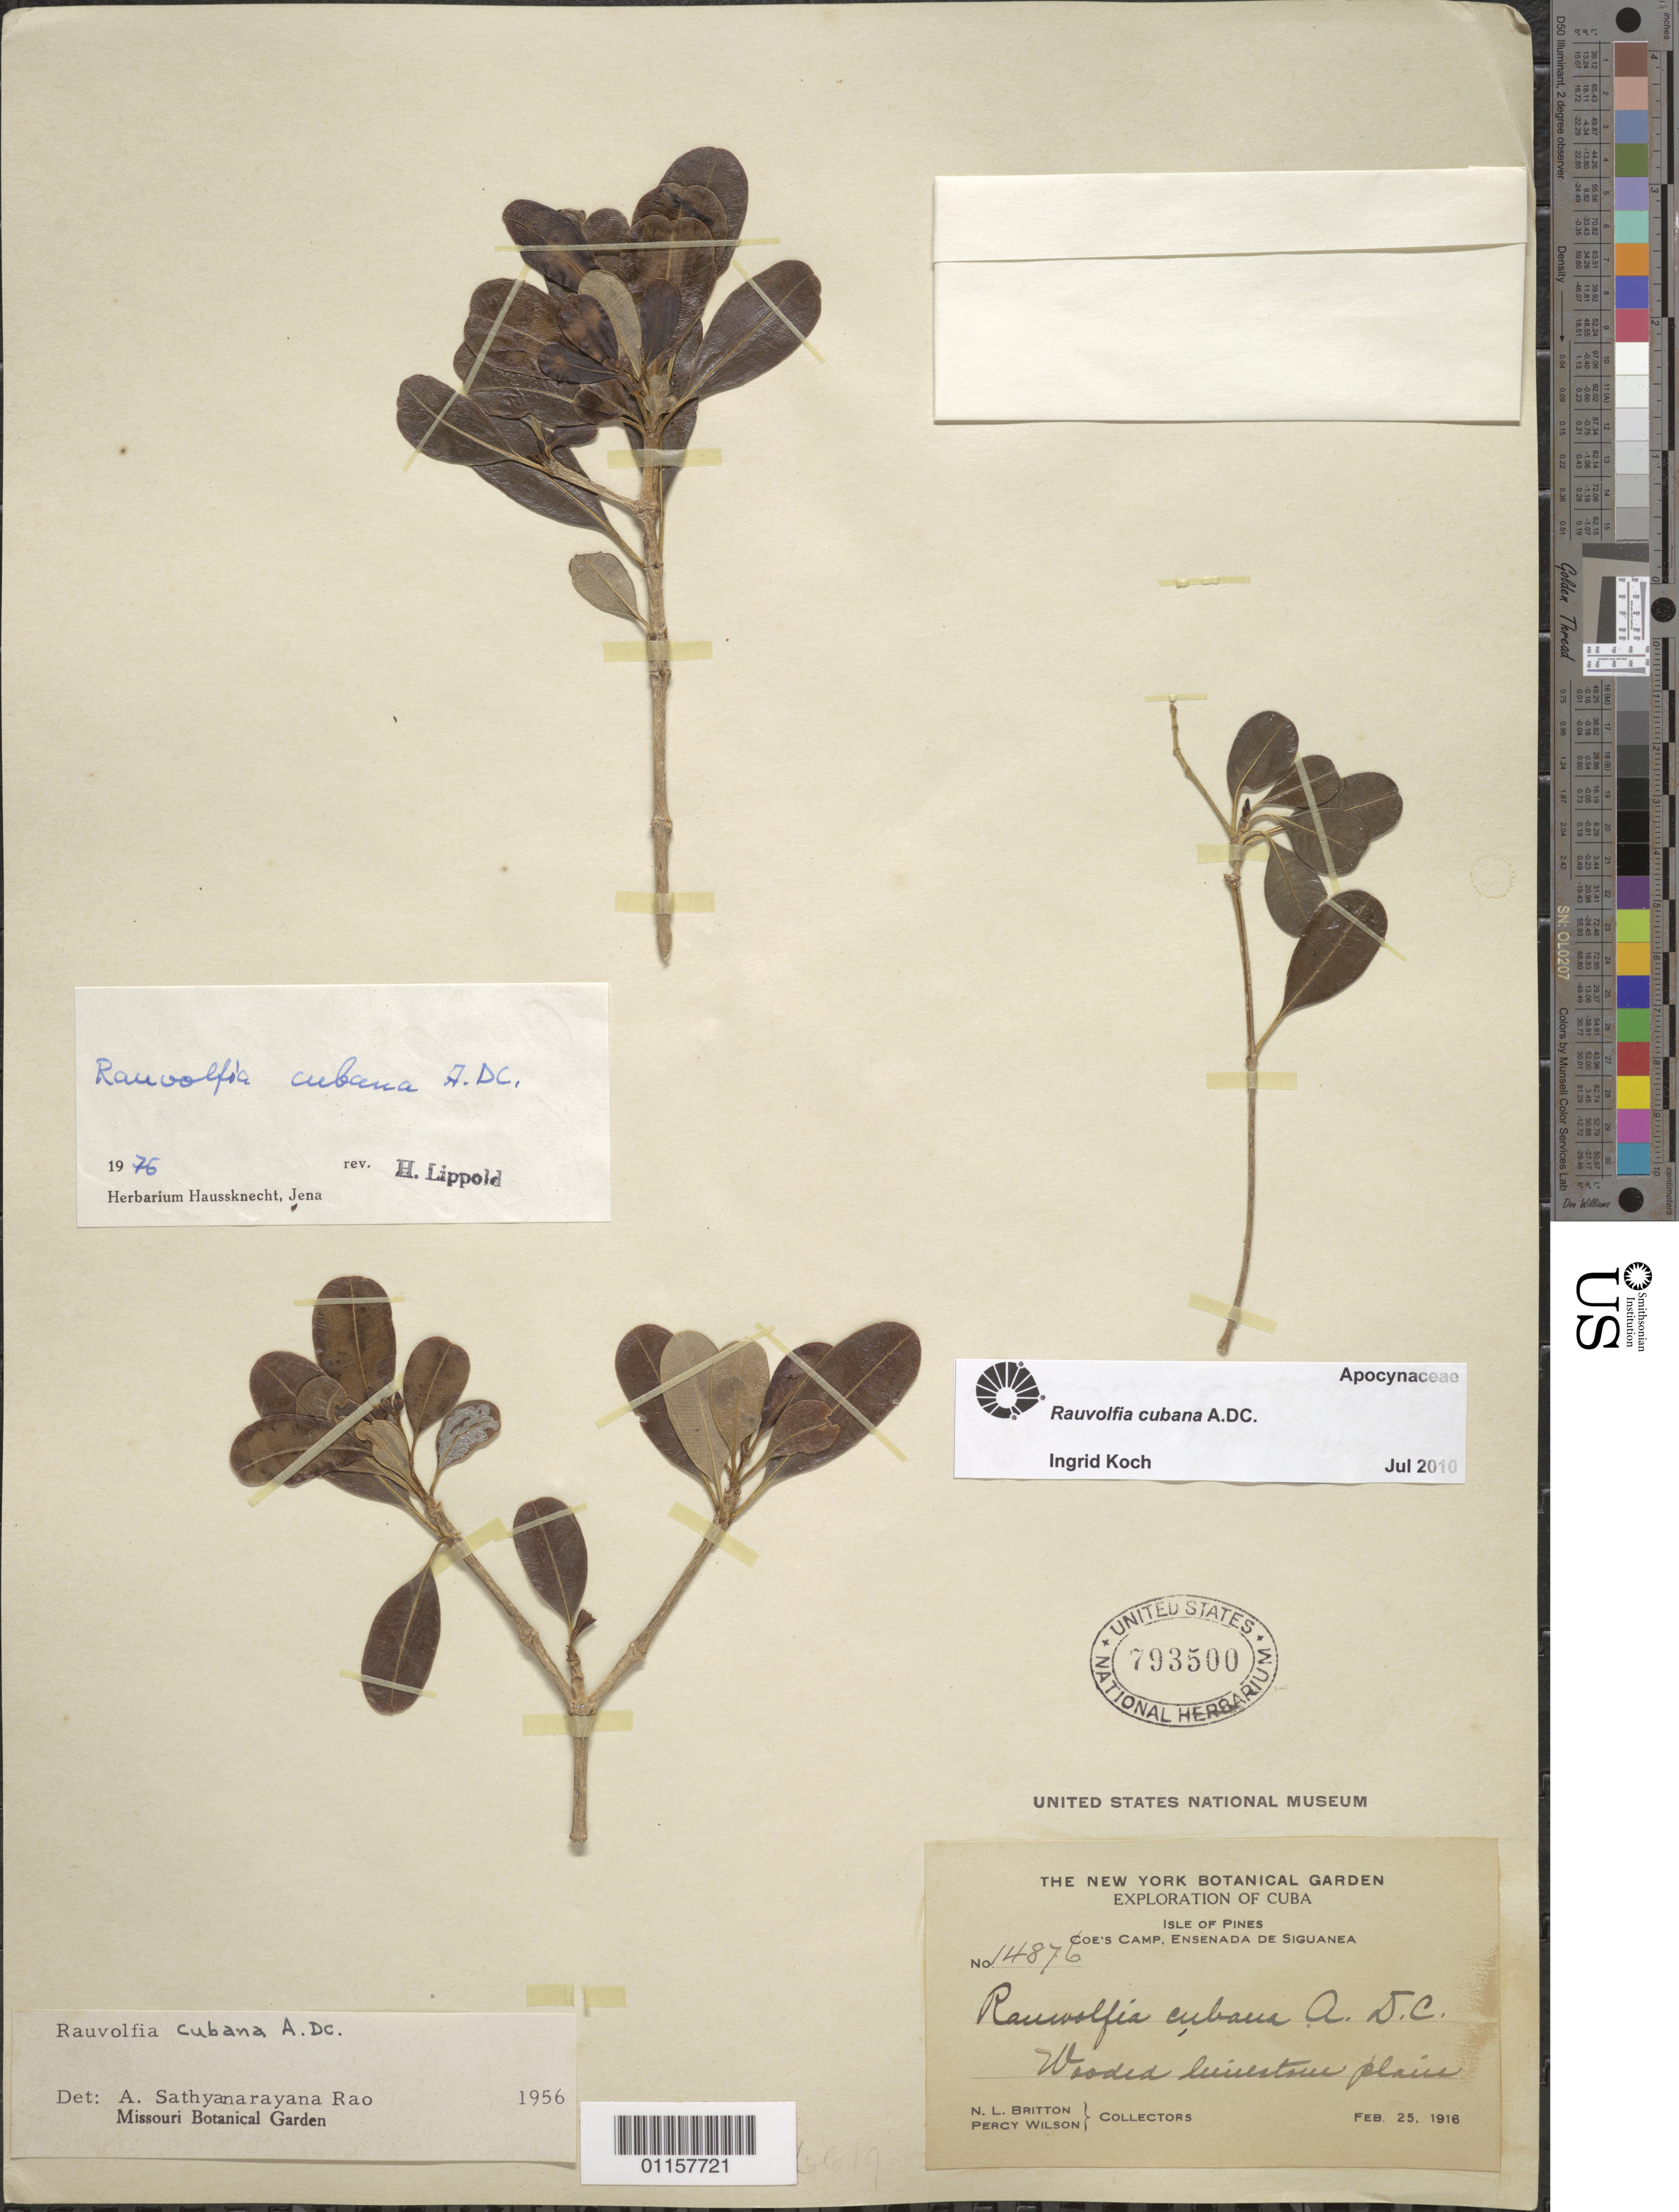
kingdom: Plantae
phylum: Tracheophyta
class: Magnoliopsida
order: Gentianales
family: Apocynaceae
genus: Rauvolfia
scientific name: Rauvolfia cubana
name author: A. DC.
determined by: Koch, I.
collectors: N. Britton & P. Wilson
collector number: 14876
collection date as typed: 25 Feb 1916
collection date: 1916-02-25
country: Cuba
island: Isla de la Juventud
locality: Ensenada de Siguanea, Coe's Camp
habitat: Wooded limestone plain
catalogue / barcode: US 793500